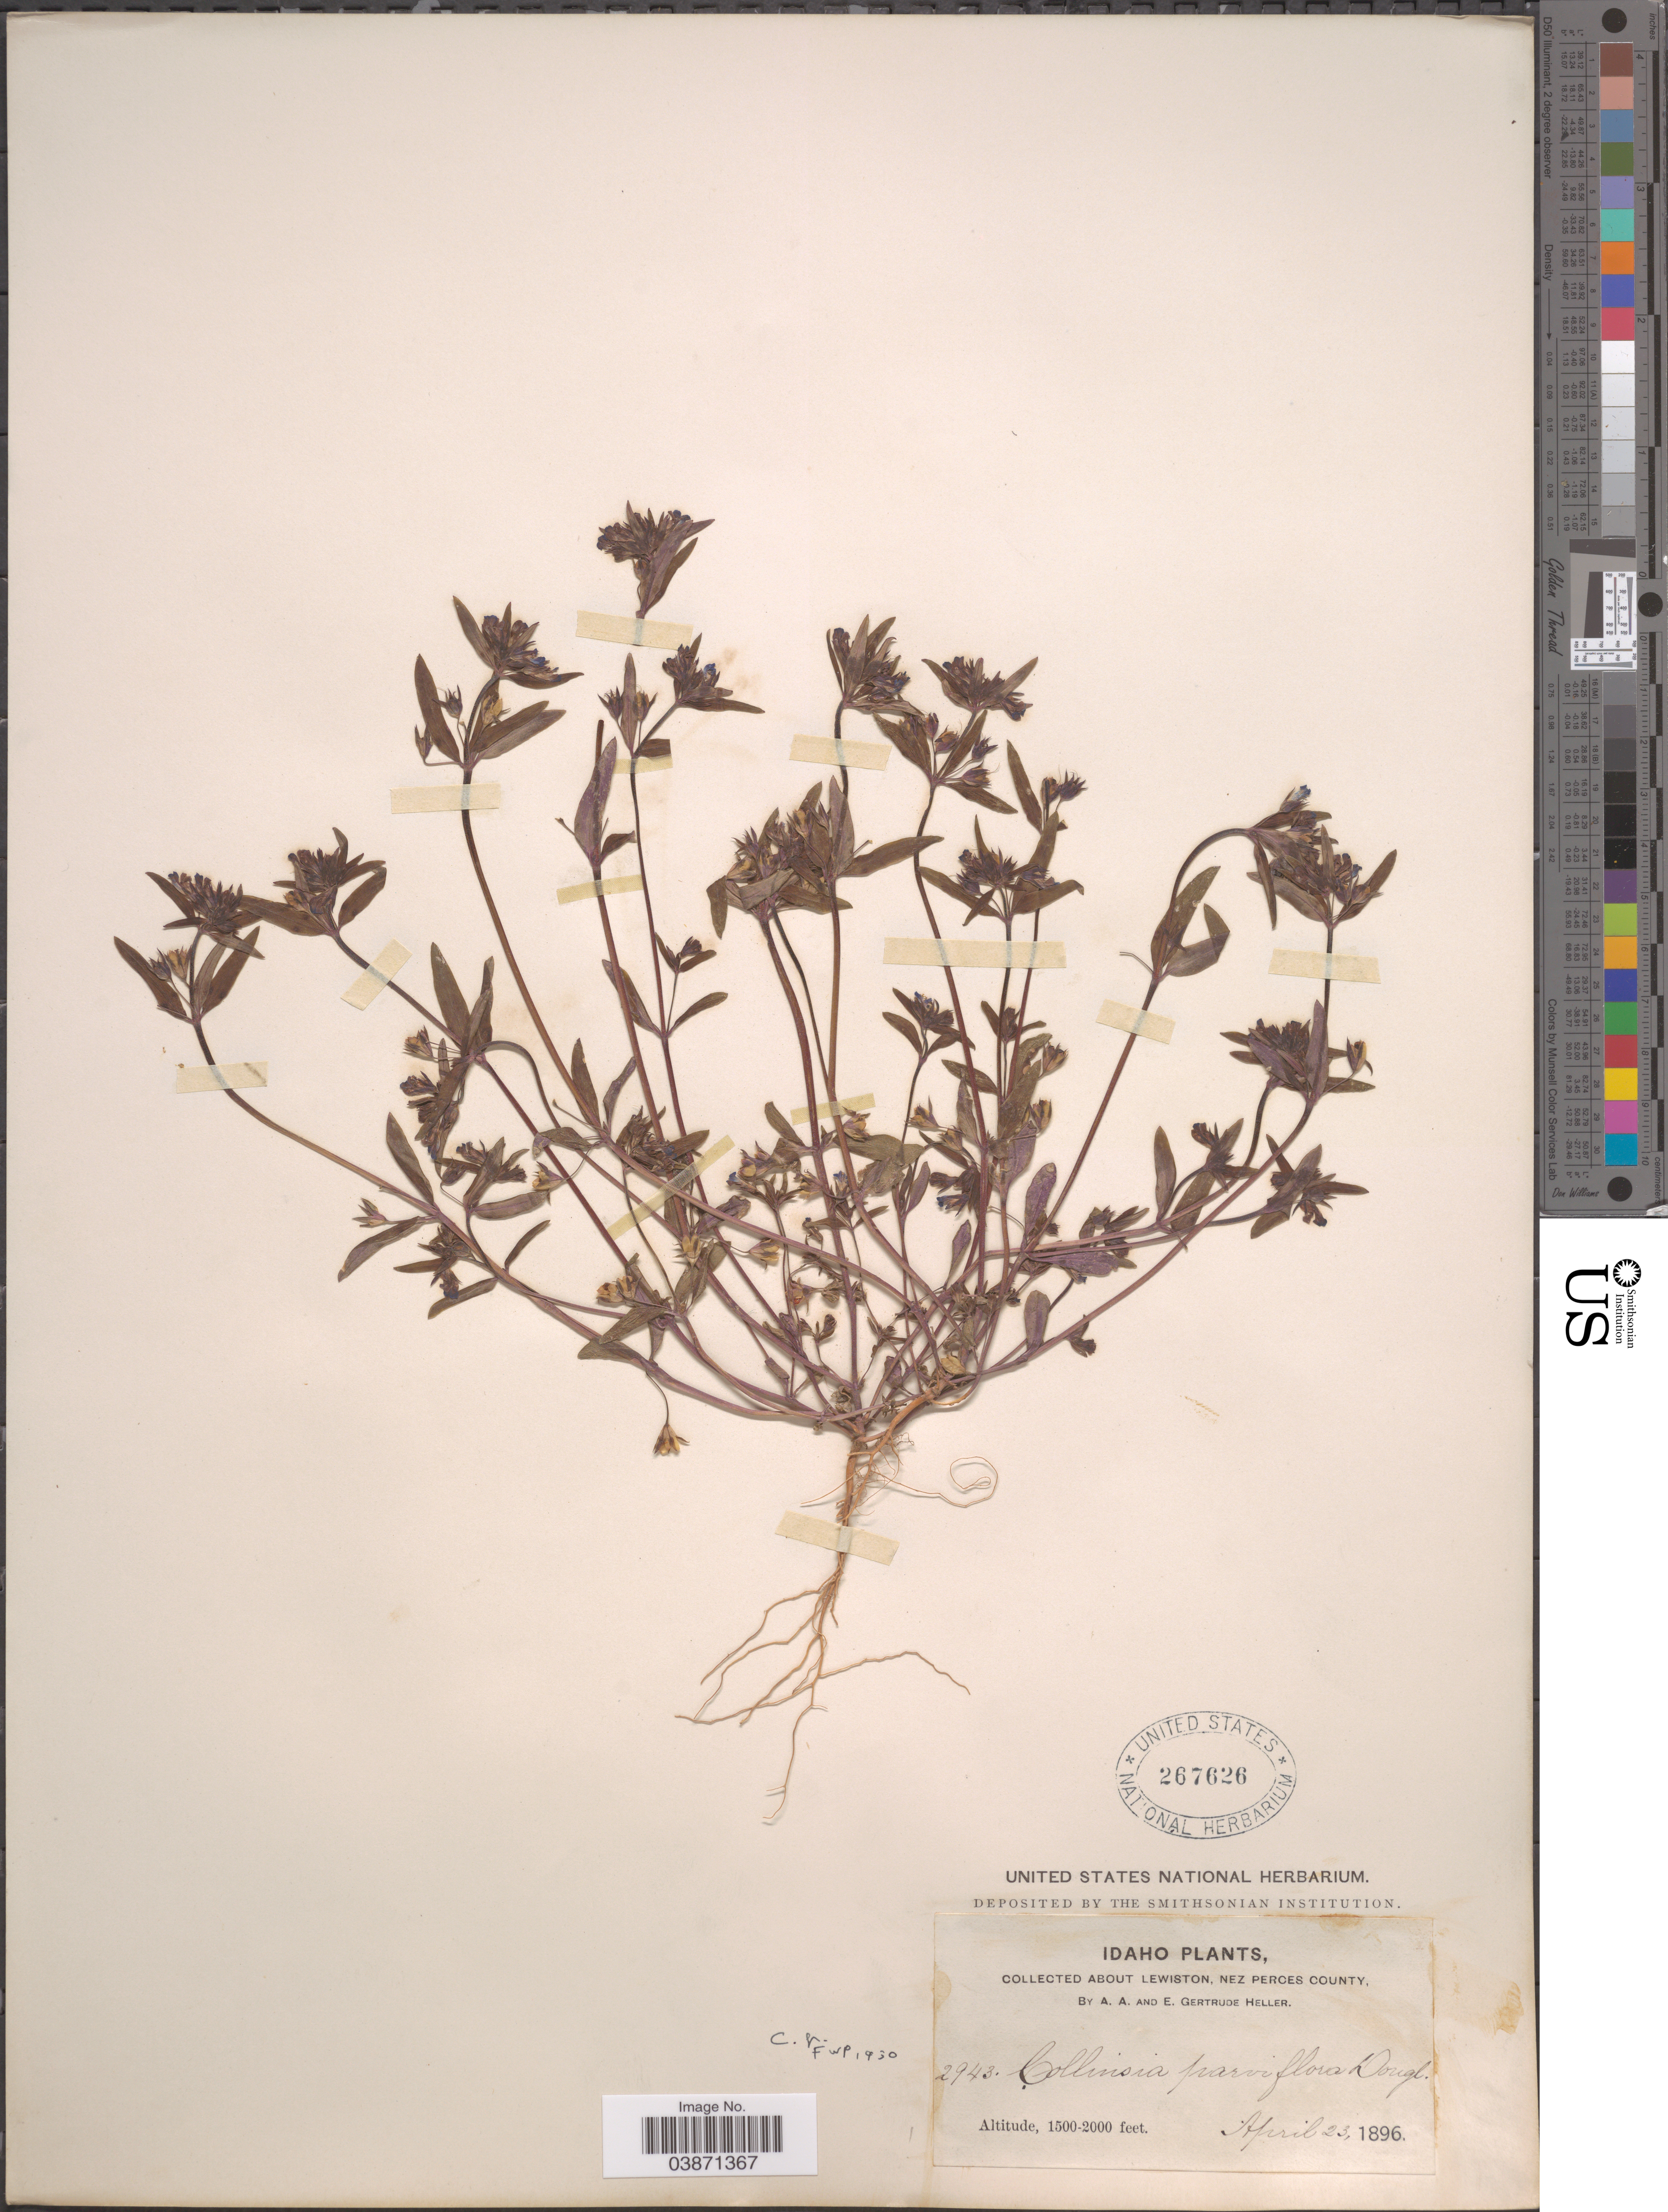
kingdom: Plantae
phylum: Tracheophyta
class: Magnoliopsida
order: Lamiales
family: Plantaginaceae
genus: Collinsia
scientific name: Collinsia parviflora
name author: Douglas ex Lindl.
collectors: A. A. Heller & E. G. Heller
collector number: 2943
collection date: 1896-04-23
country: United States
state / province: Idaho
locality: About Lewiston, Nez Perces County.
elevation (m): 457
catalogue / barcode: US 267626